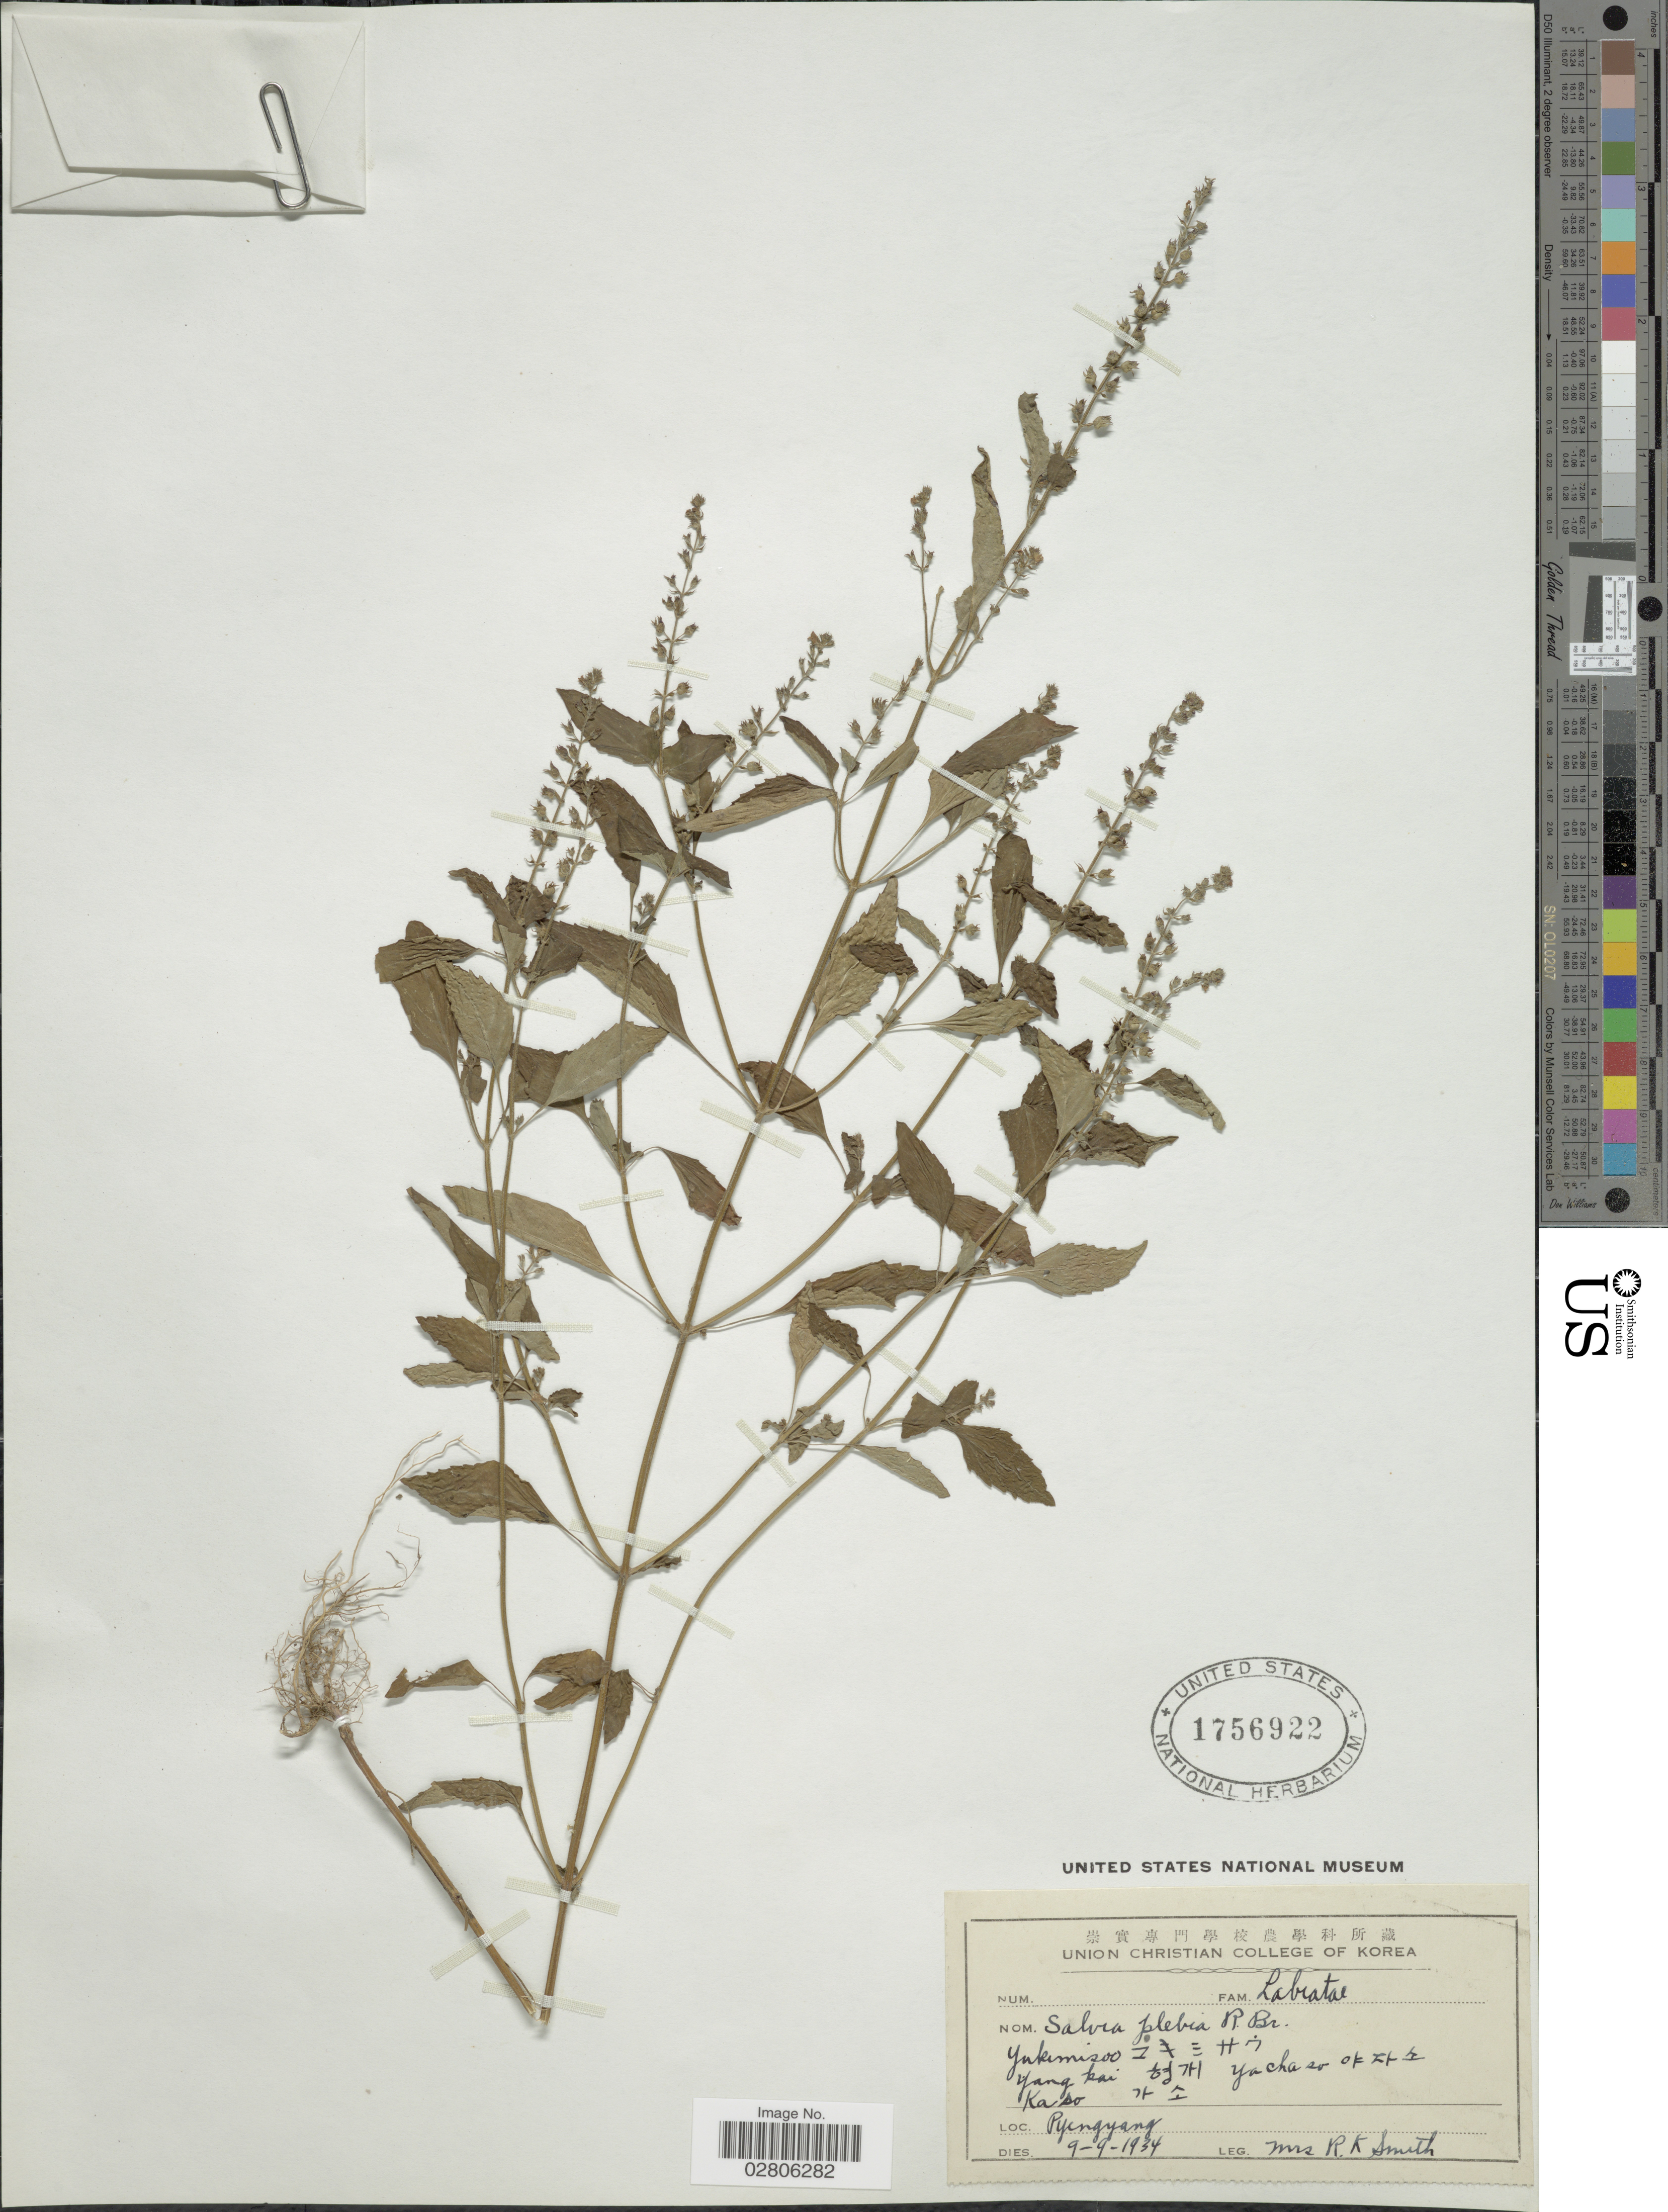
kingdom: Plantae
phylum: Tracheophyta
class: Magnoliopsida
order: Lamiales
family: Lamiaceae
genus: Salvia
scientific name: Salvia plebeia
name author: R. Br.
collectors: R. Smith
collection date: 1934-09-09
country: North Korea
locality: Yakimisoo X, Yang Kai X, Yachaso X, Kaso X. Pyengyang.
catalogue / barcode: US 1756922